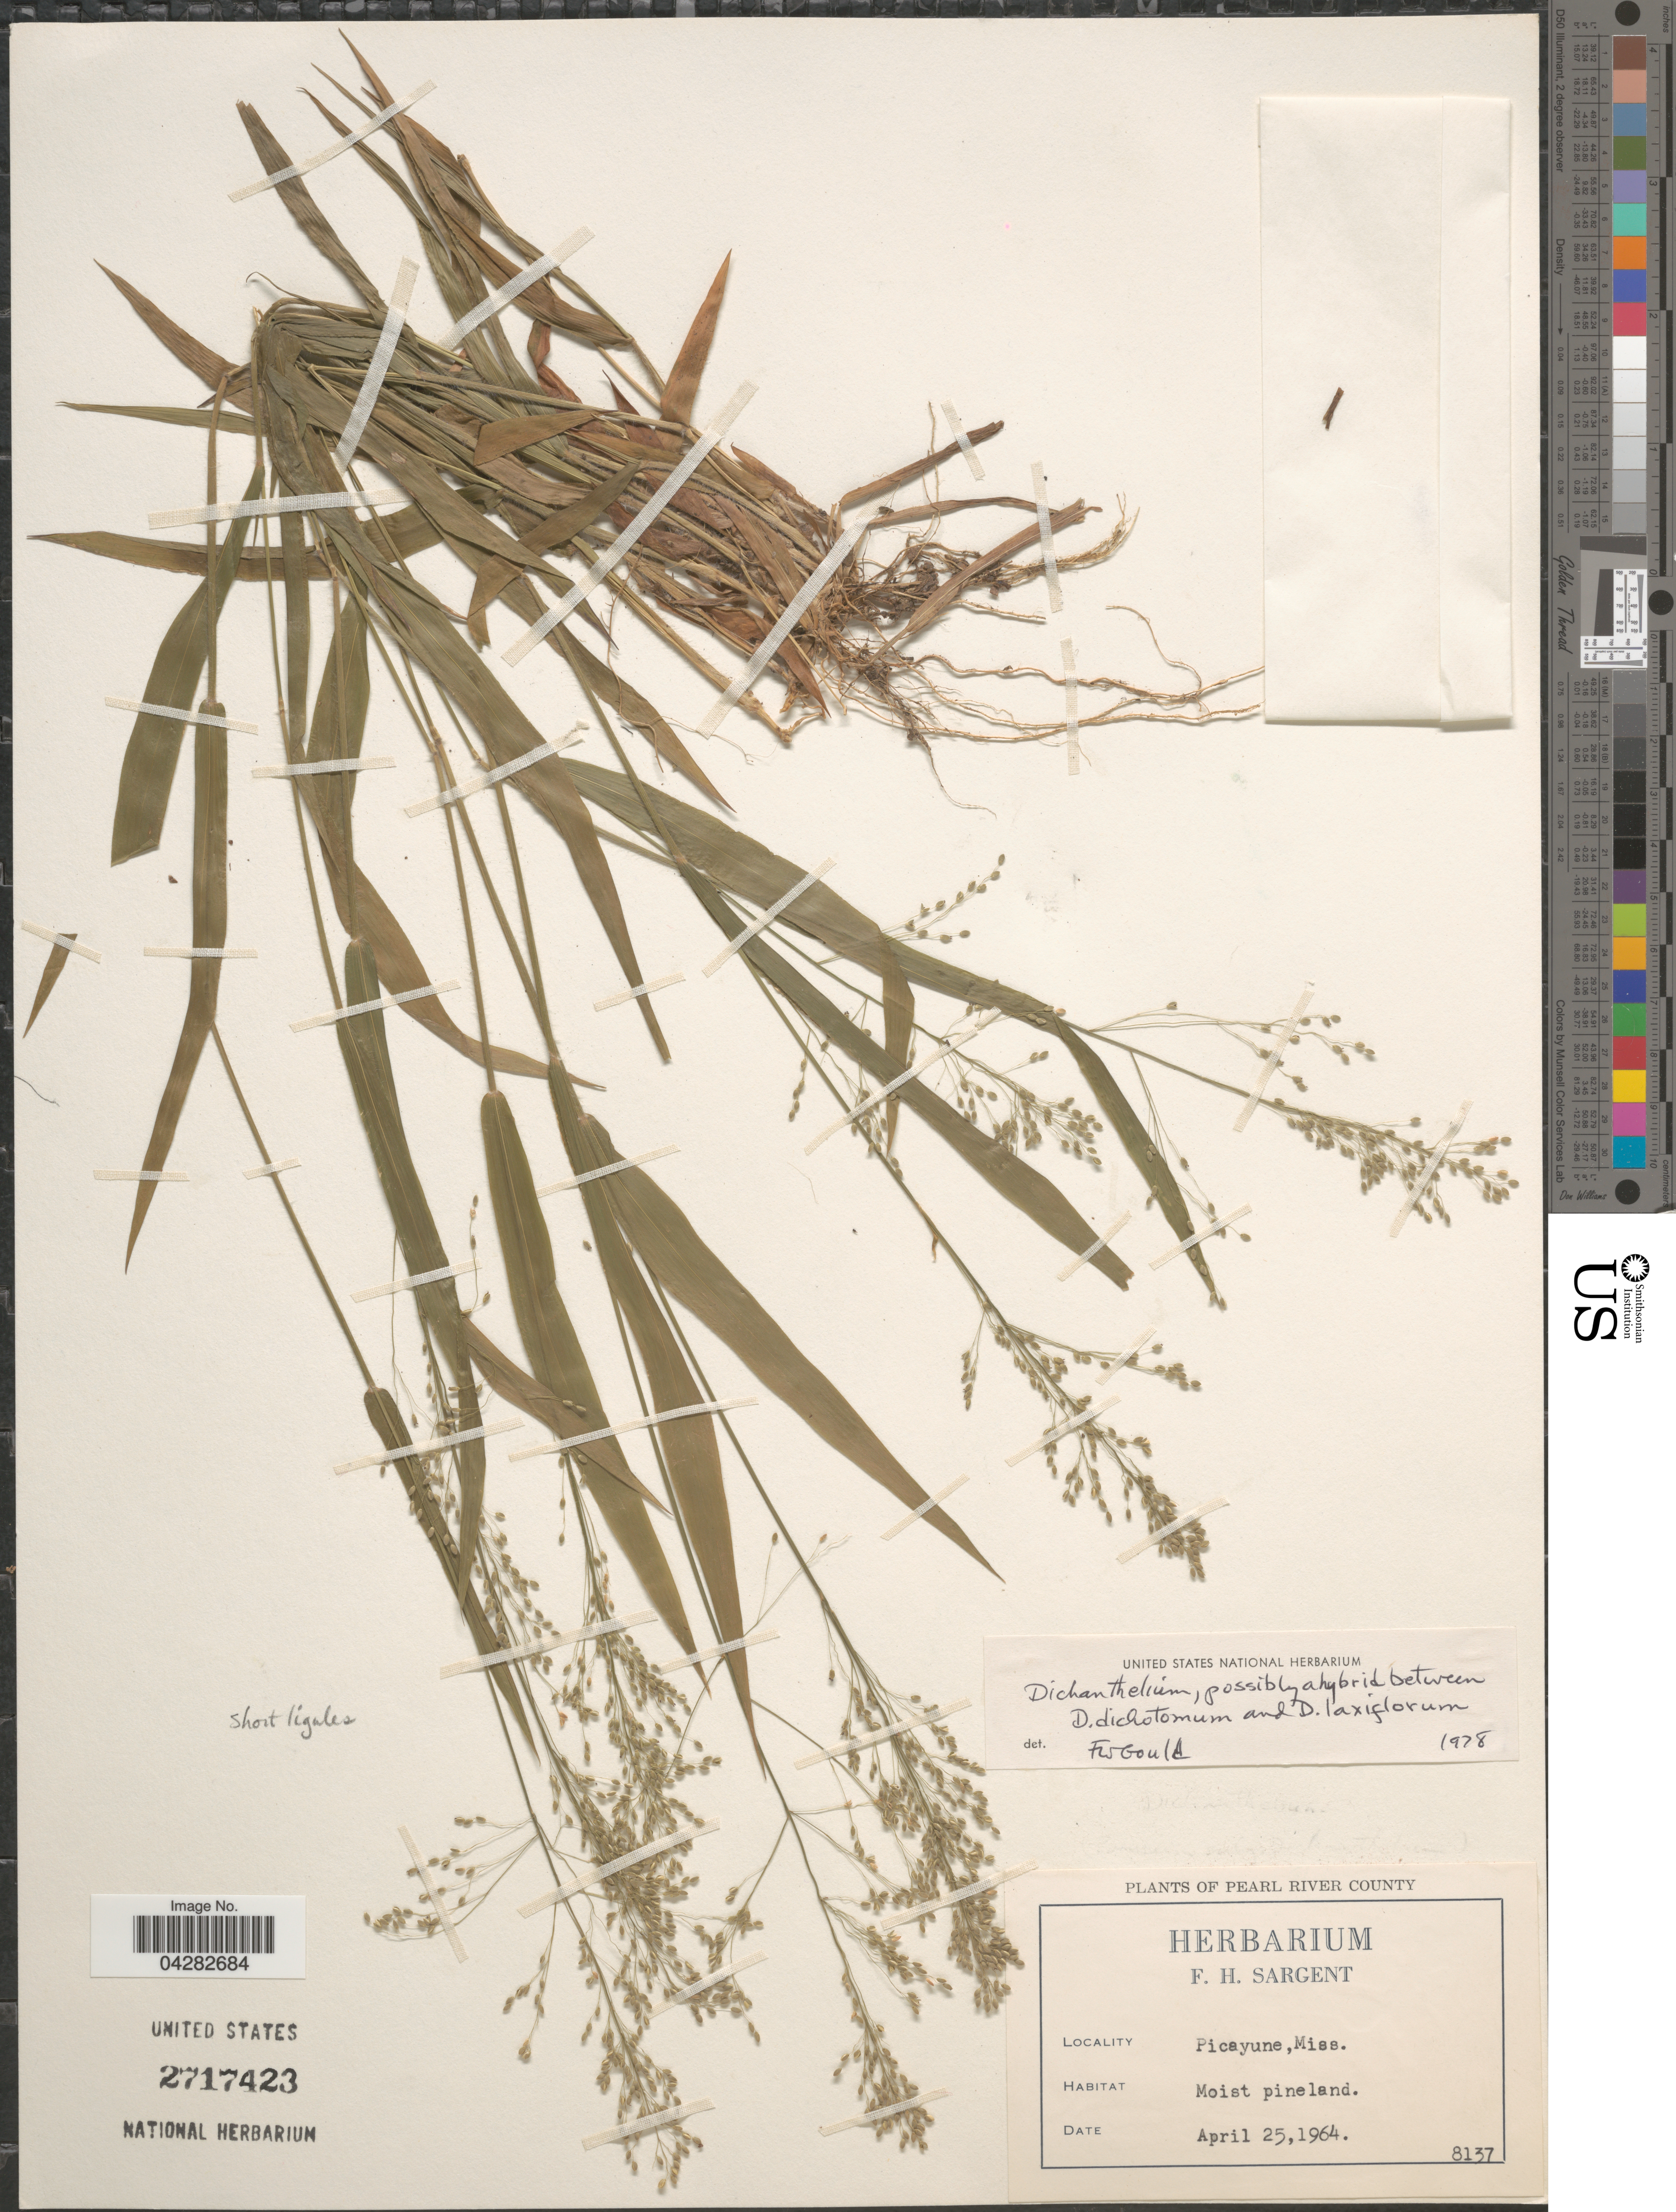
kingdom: Plantae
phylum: Tracheophyta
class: Liliopsida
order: Poales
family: Poaceae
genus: Dichanthelium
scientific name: Dichanthelium laxiflorum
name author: (Lam.) Gould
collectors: Ex herb. F. H. Sargent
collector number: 8137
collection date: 1964-04-25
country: United States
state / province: Mississippi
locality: Pearl River County. Picayune.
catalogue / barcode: US 2717423